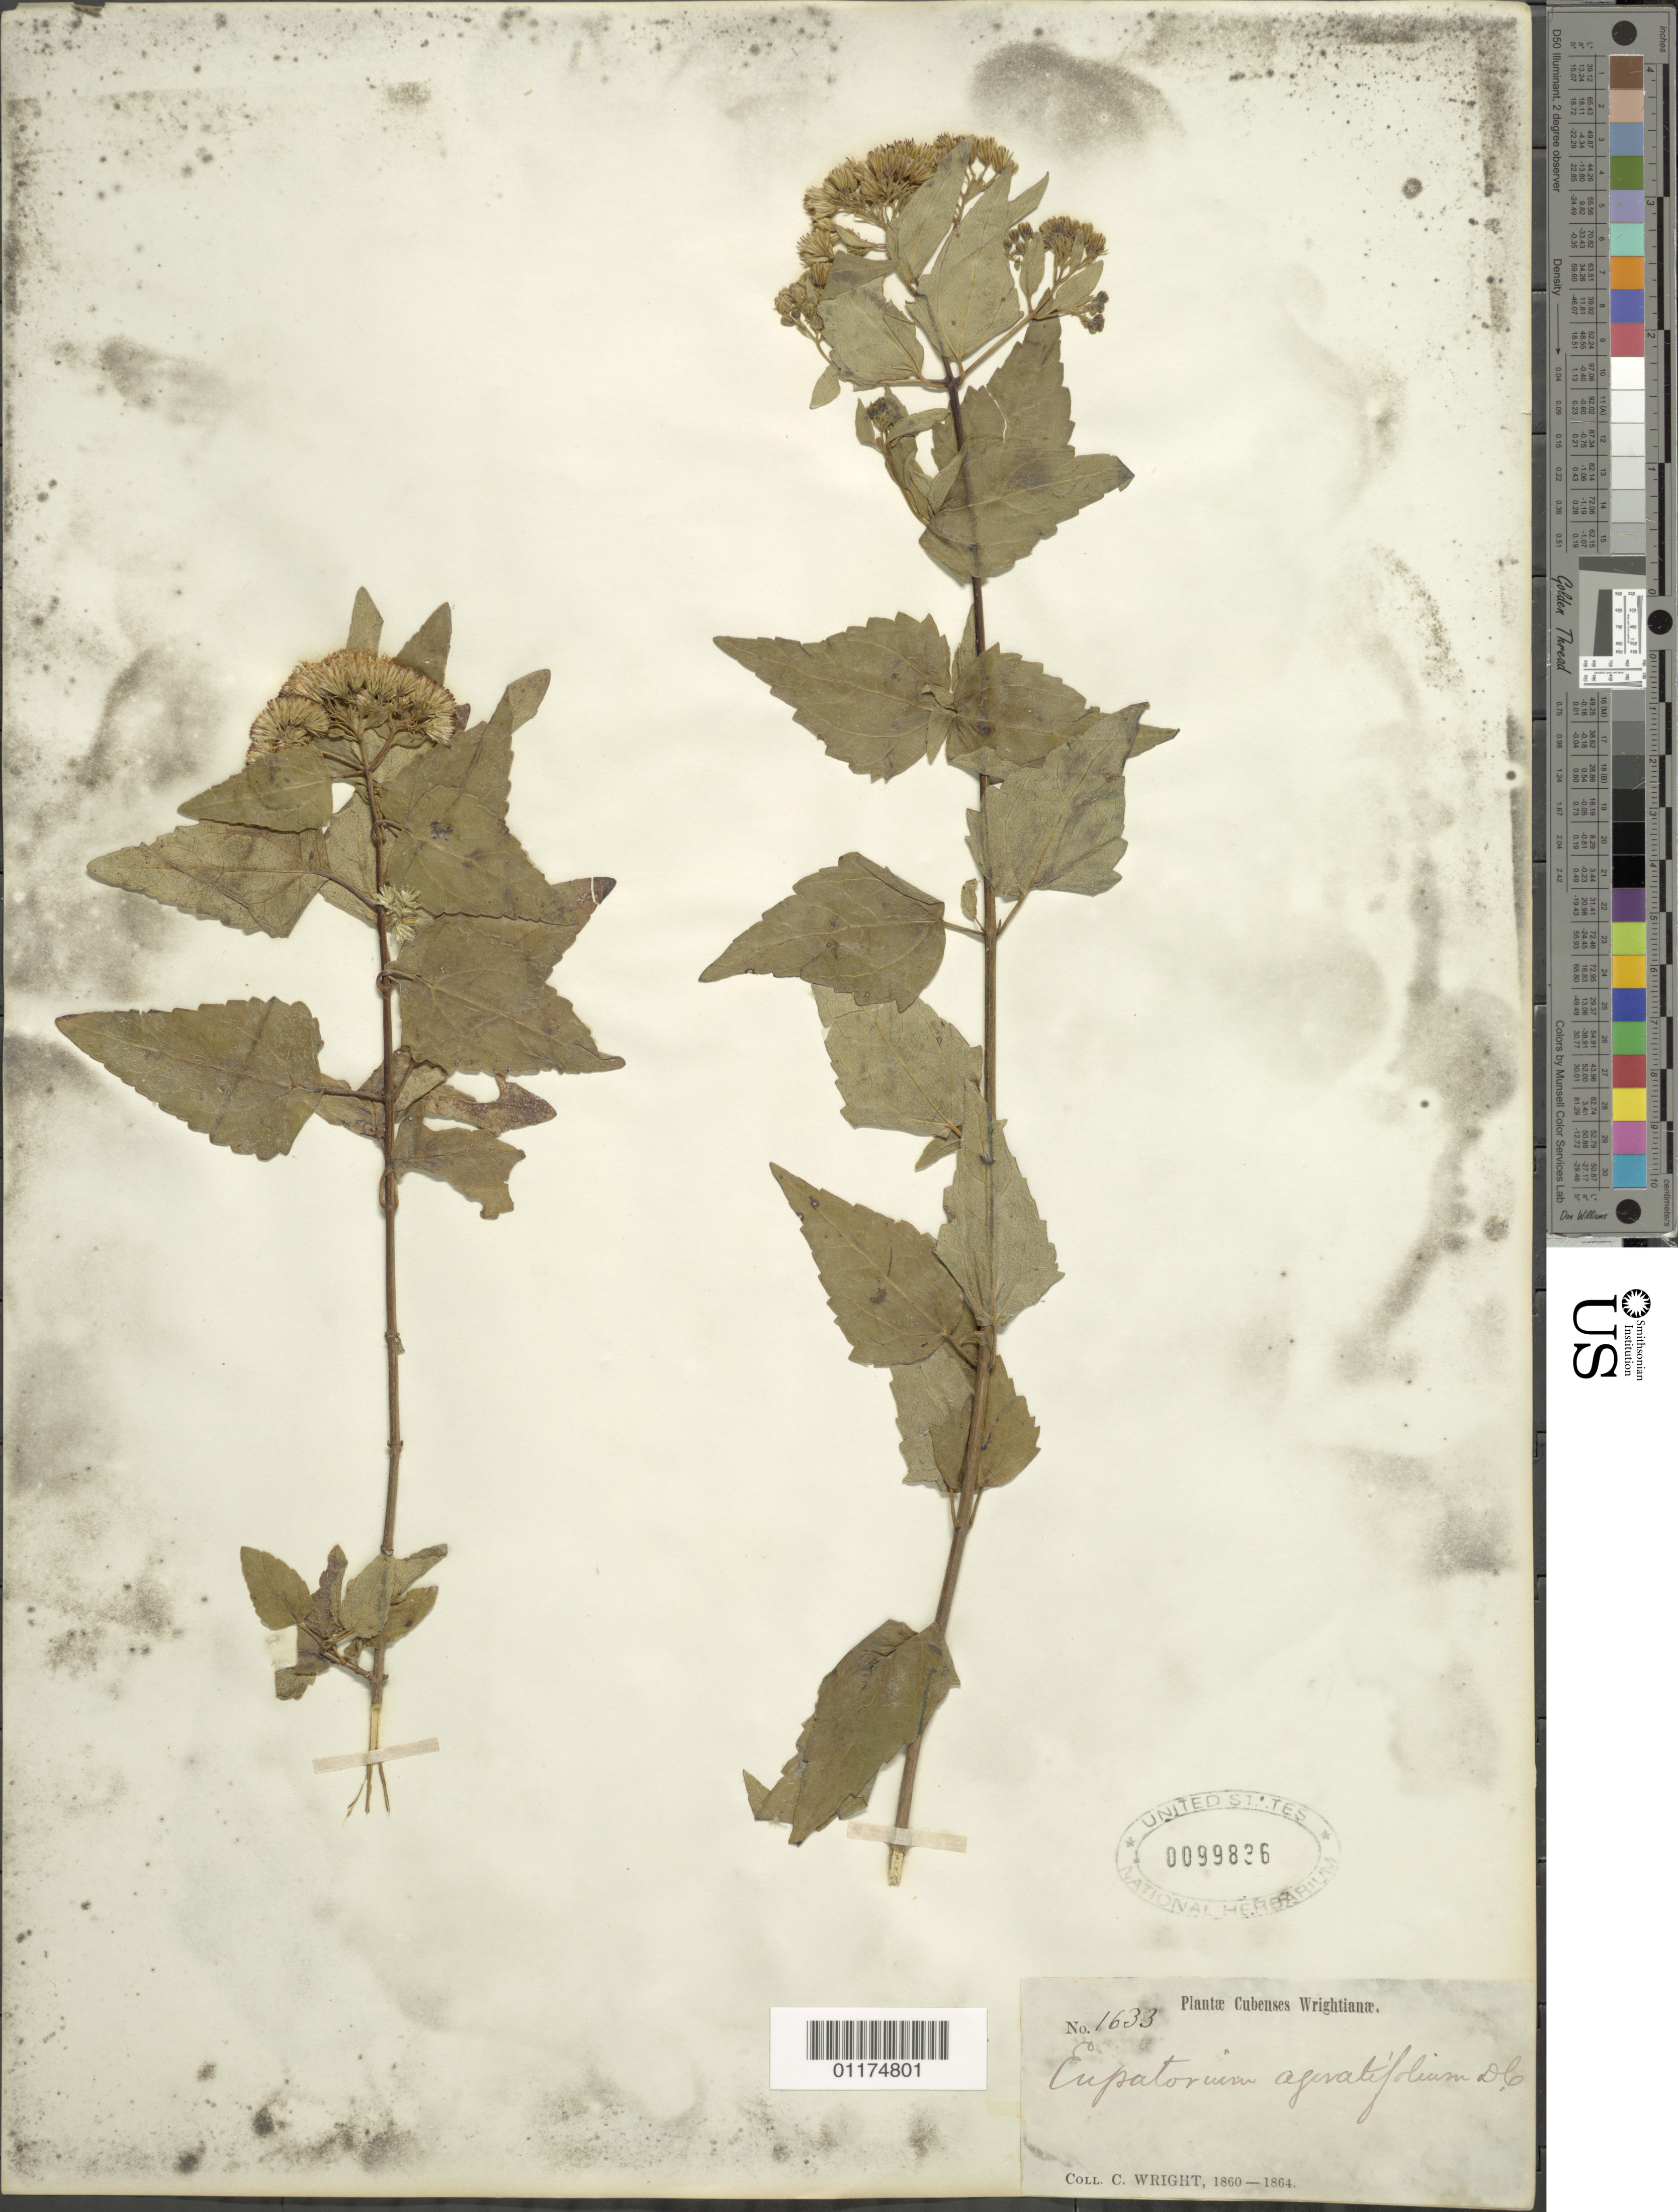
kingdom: Plantae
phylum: Tracheophyta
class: Magnoliopsida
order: Asterales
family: Asteraceae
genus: Ageratina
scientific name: Ageratina havanensis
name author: (Kunth) R.M. King & H. Rob.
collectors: C. Wright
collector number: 1633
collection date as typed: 1860 to 1864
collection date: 1860/1864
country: Cuba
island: Cuba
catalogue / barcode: US 99836